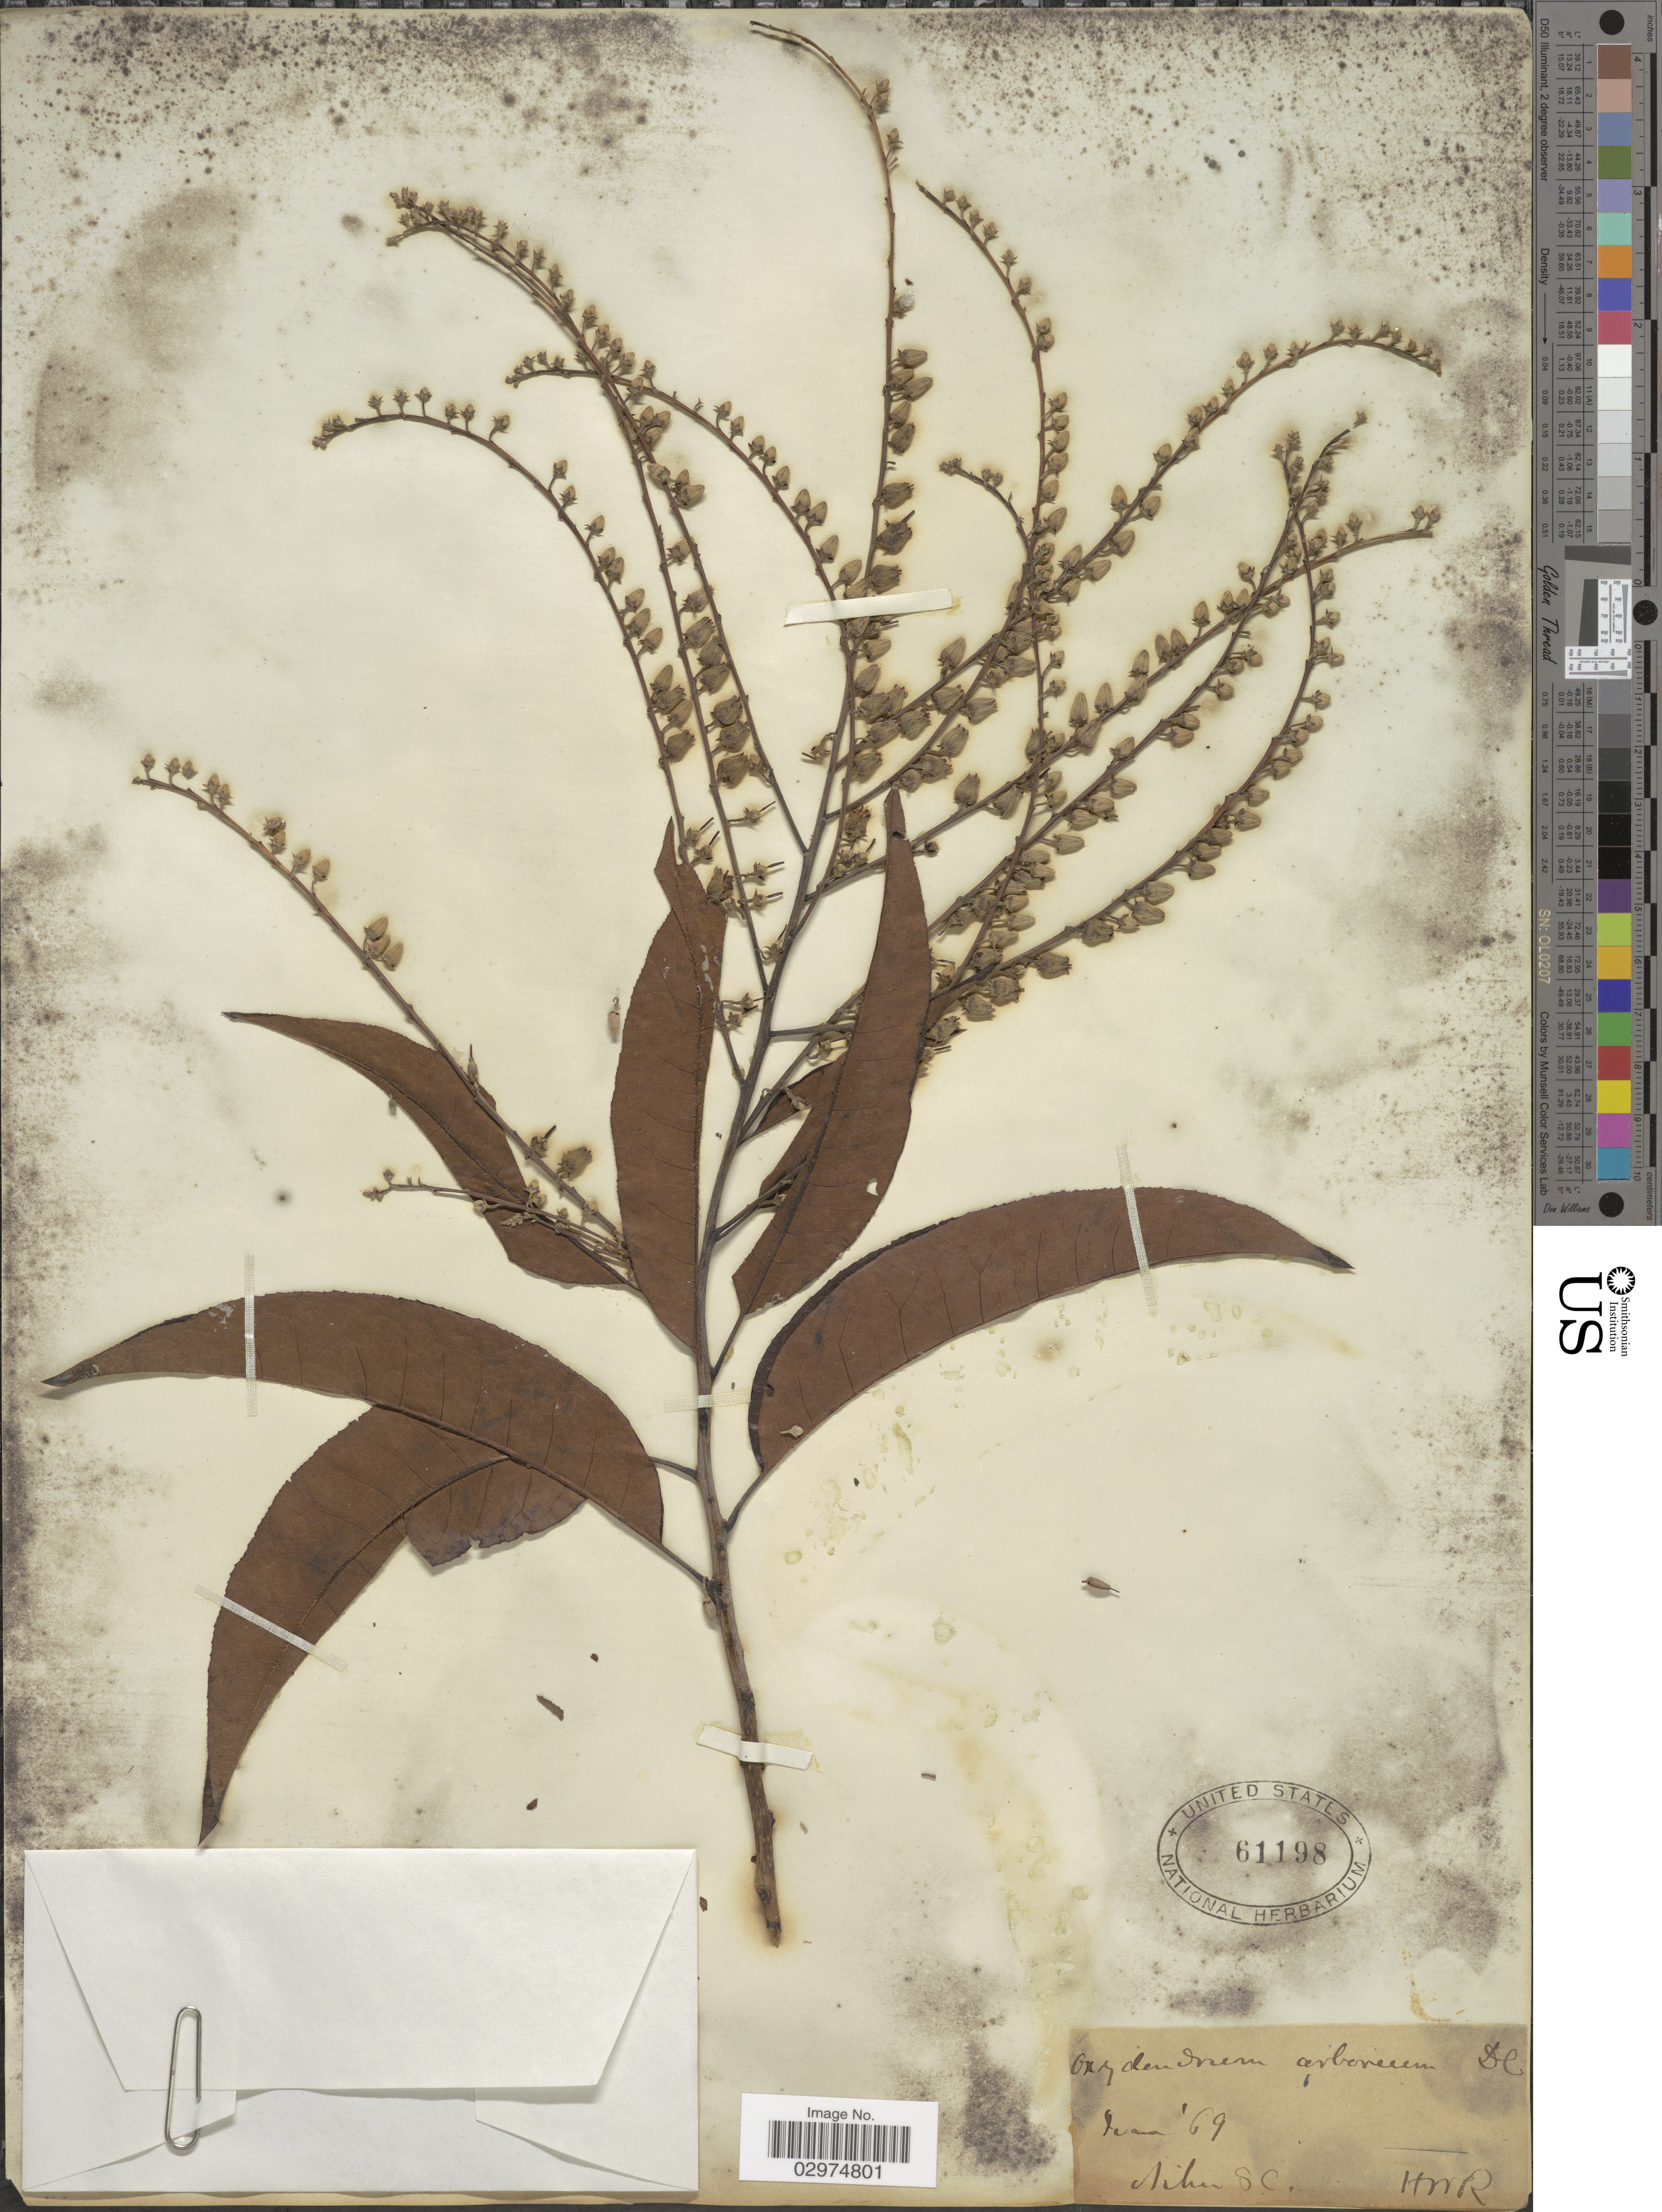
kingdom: Plantae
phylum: Tracheophyta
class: Magnoliopsida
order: Ericales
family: Ericaceae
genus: Oxydendrum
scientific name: Oxydendrum arboreum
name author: (L.) DC.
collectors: H. W. R.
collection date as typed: Transcribed d/m/y: /2/69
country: United States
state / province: South Carolina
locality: Aiken.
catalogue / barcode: US 61198